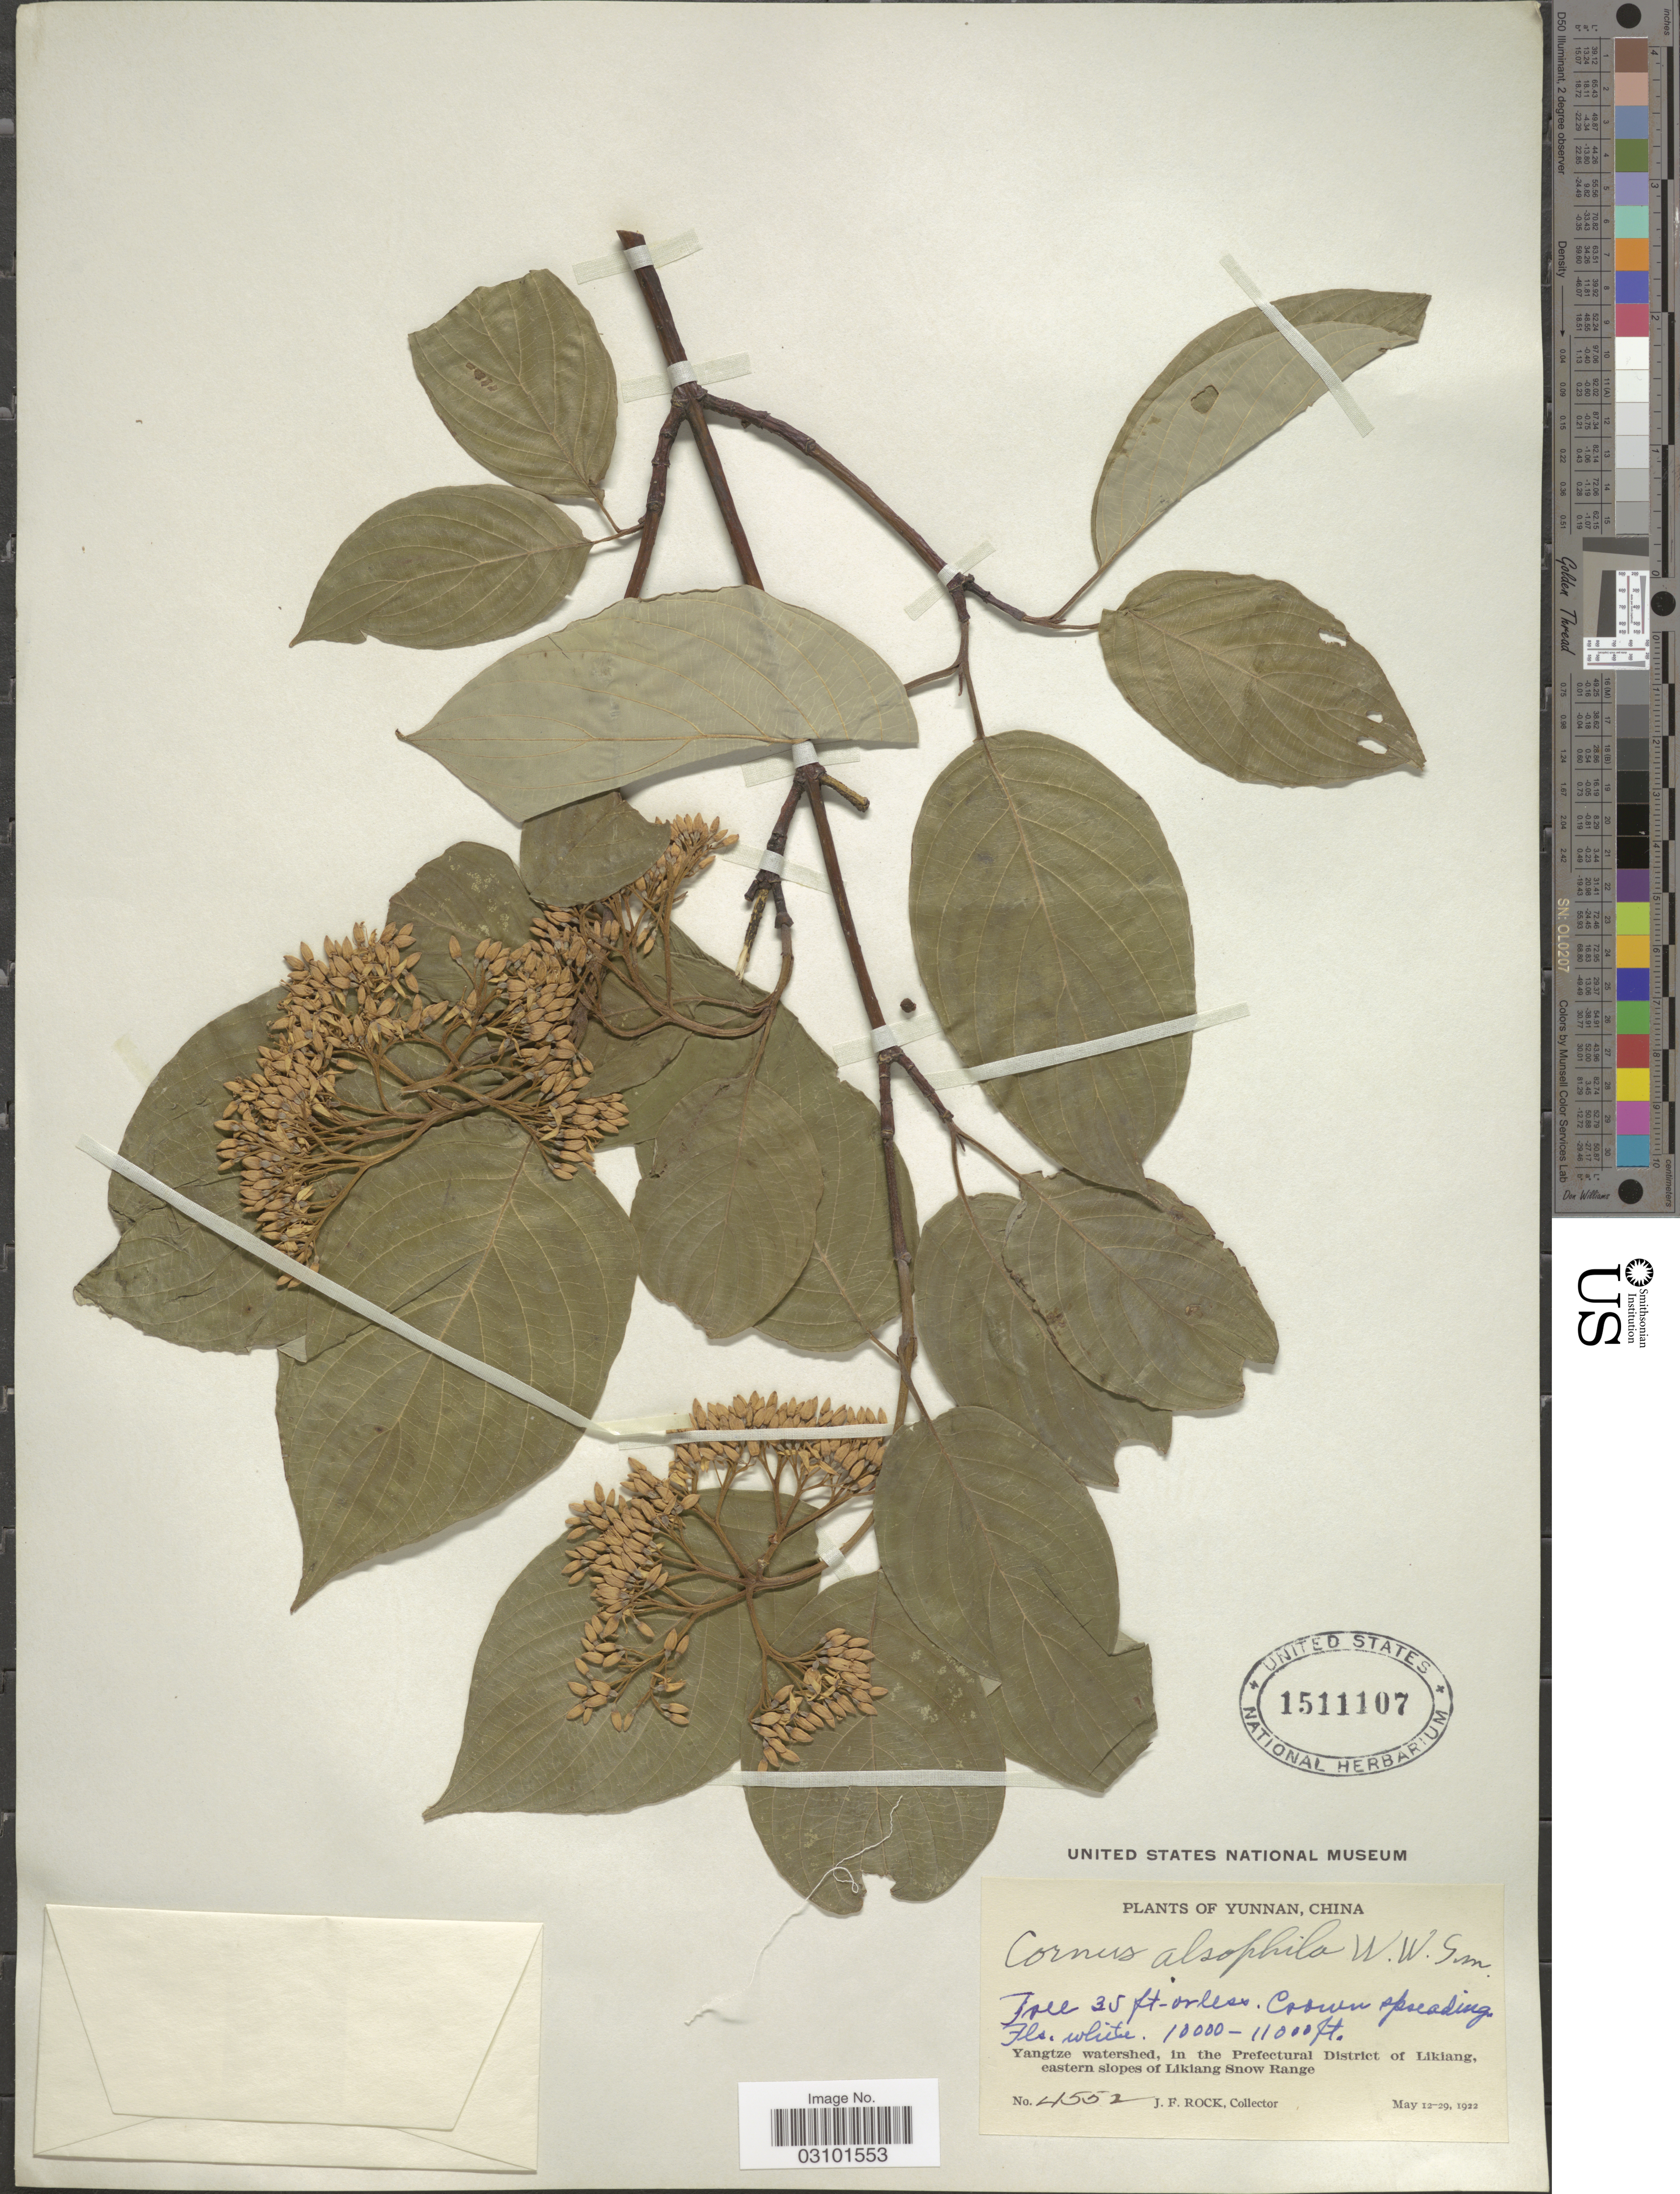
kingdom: Plantae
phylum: Tracheophyta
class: Magnoliopsida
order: Cornales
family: Cornaceae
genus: Cornus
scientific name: Cornus hemsleyi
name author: C.K. Schneid. & Wagnerin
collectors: J. Rock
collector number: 4552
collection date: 1922-05-12/1922-05-29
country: China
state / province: Yunnan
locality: Yangtze watershed, in the Prefectural District of Likiang, eastern slope of Likiang Snow Range.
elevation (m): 3048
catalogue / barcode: US 1511107